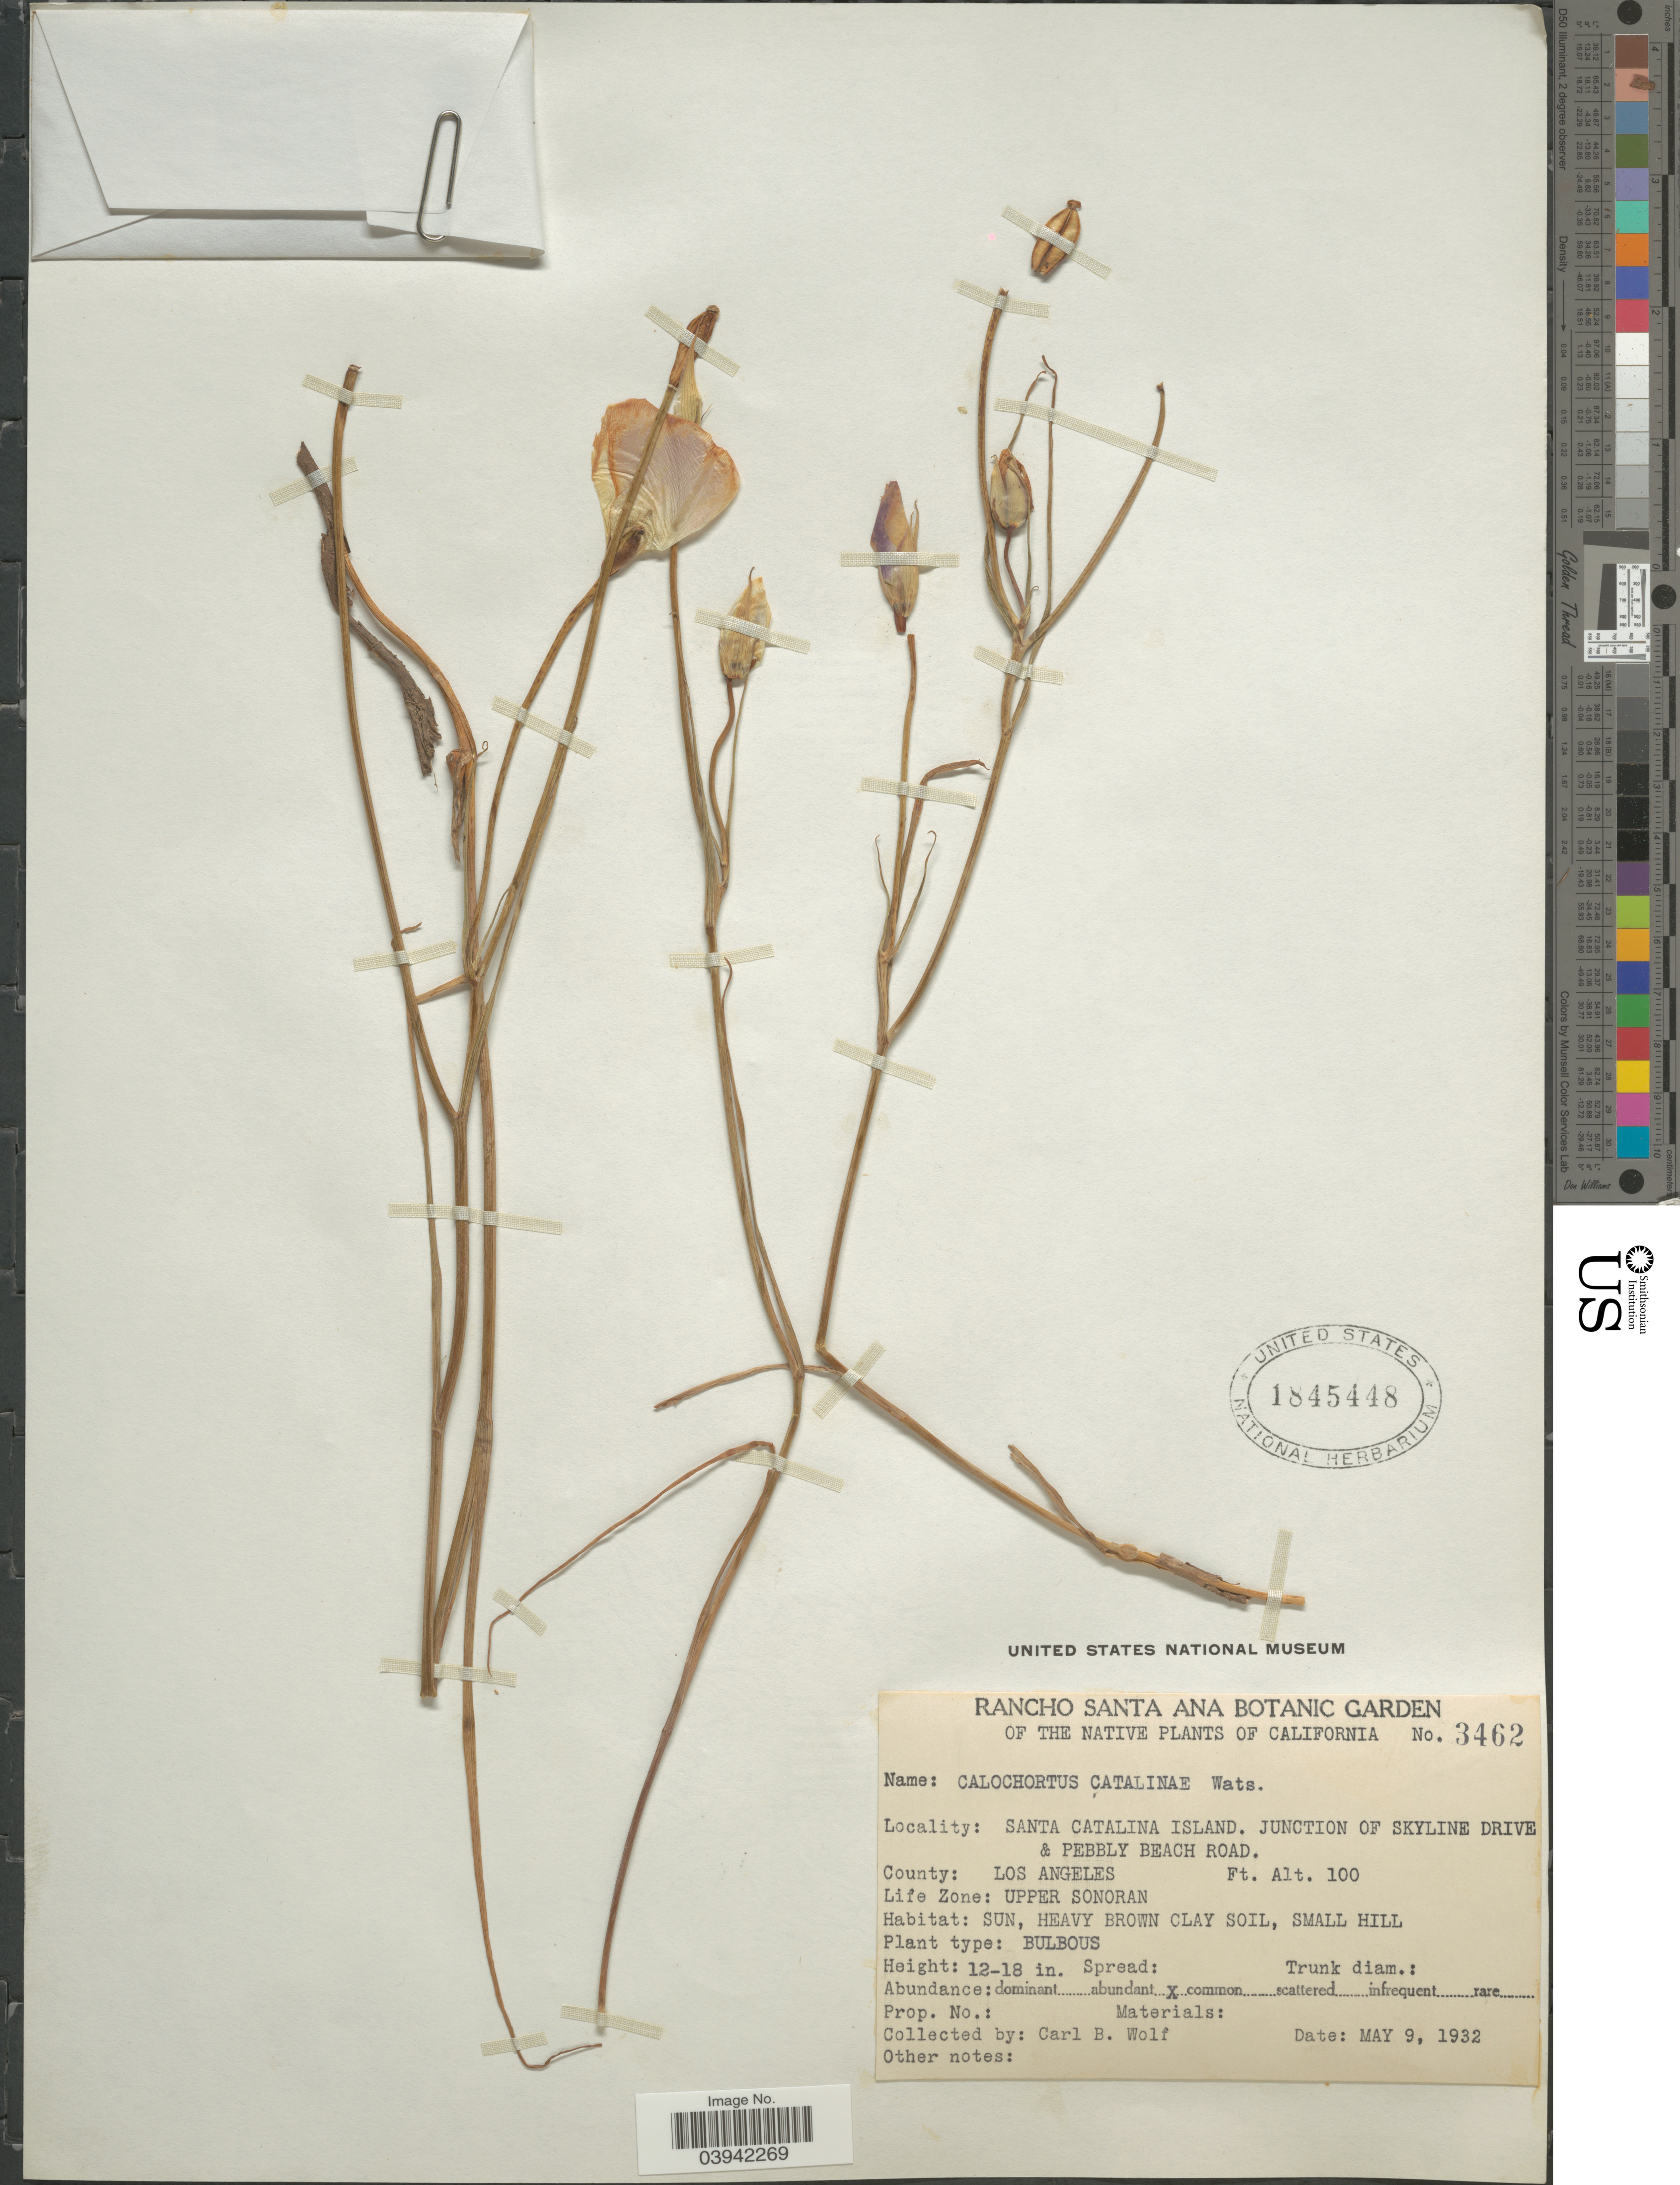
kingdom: Plantae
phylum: Tracheophyta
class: Liliopsida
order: Liliales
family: Liliaceae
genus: Calochortus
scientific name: Calochortus catalinae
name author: S. Watson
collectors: C. B. Wolf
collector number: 3462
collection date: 1932-05-09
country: United States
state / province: California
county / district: Los Angeles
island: Santa Catalina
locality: Santa Catalina Island. Junction of Skyline Drive & Pebbly Beach Road. County: Los Angeles. Life Zone: Upper Sonoran.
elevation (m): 30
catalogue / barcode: US 1845448